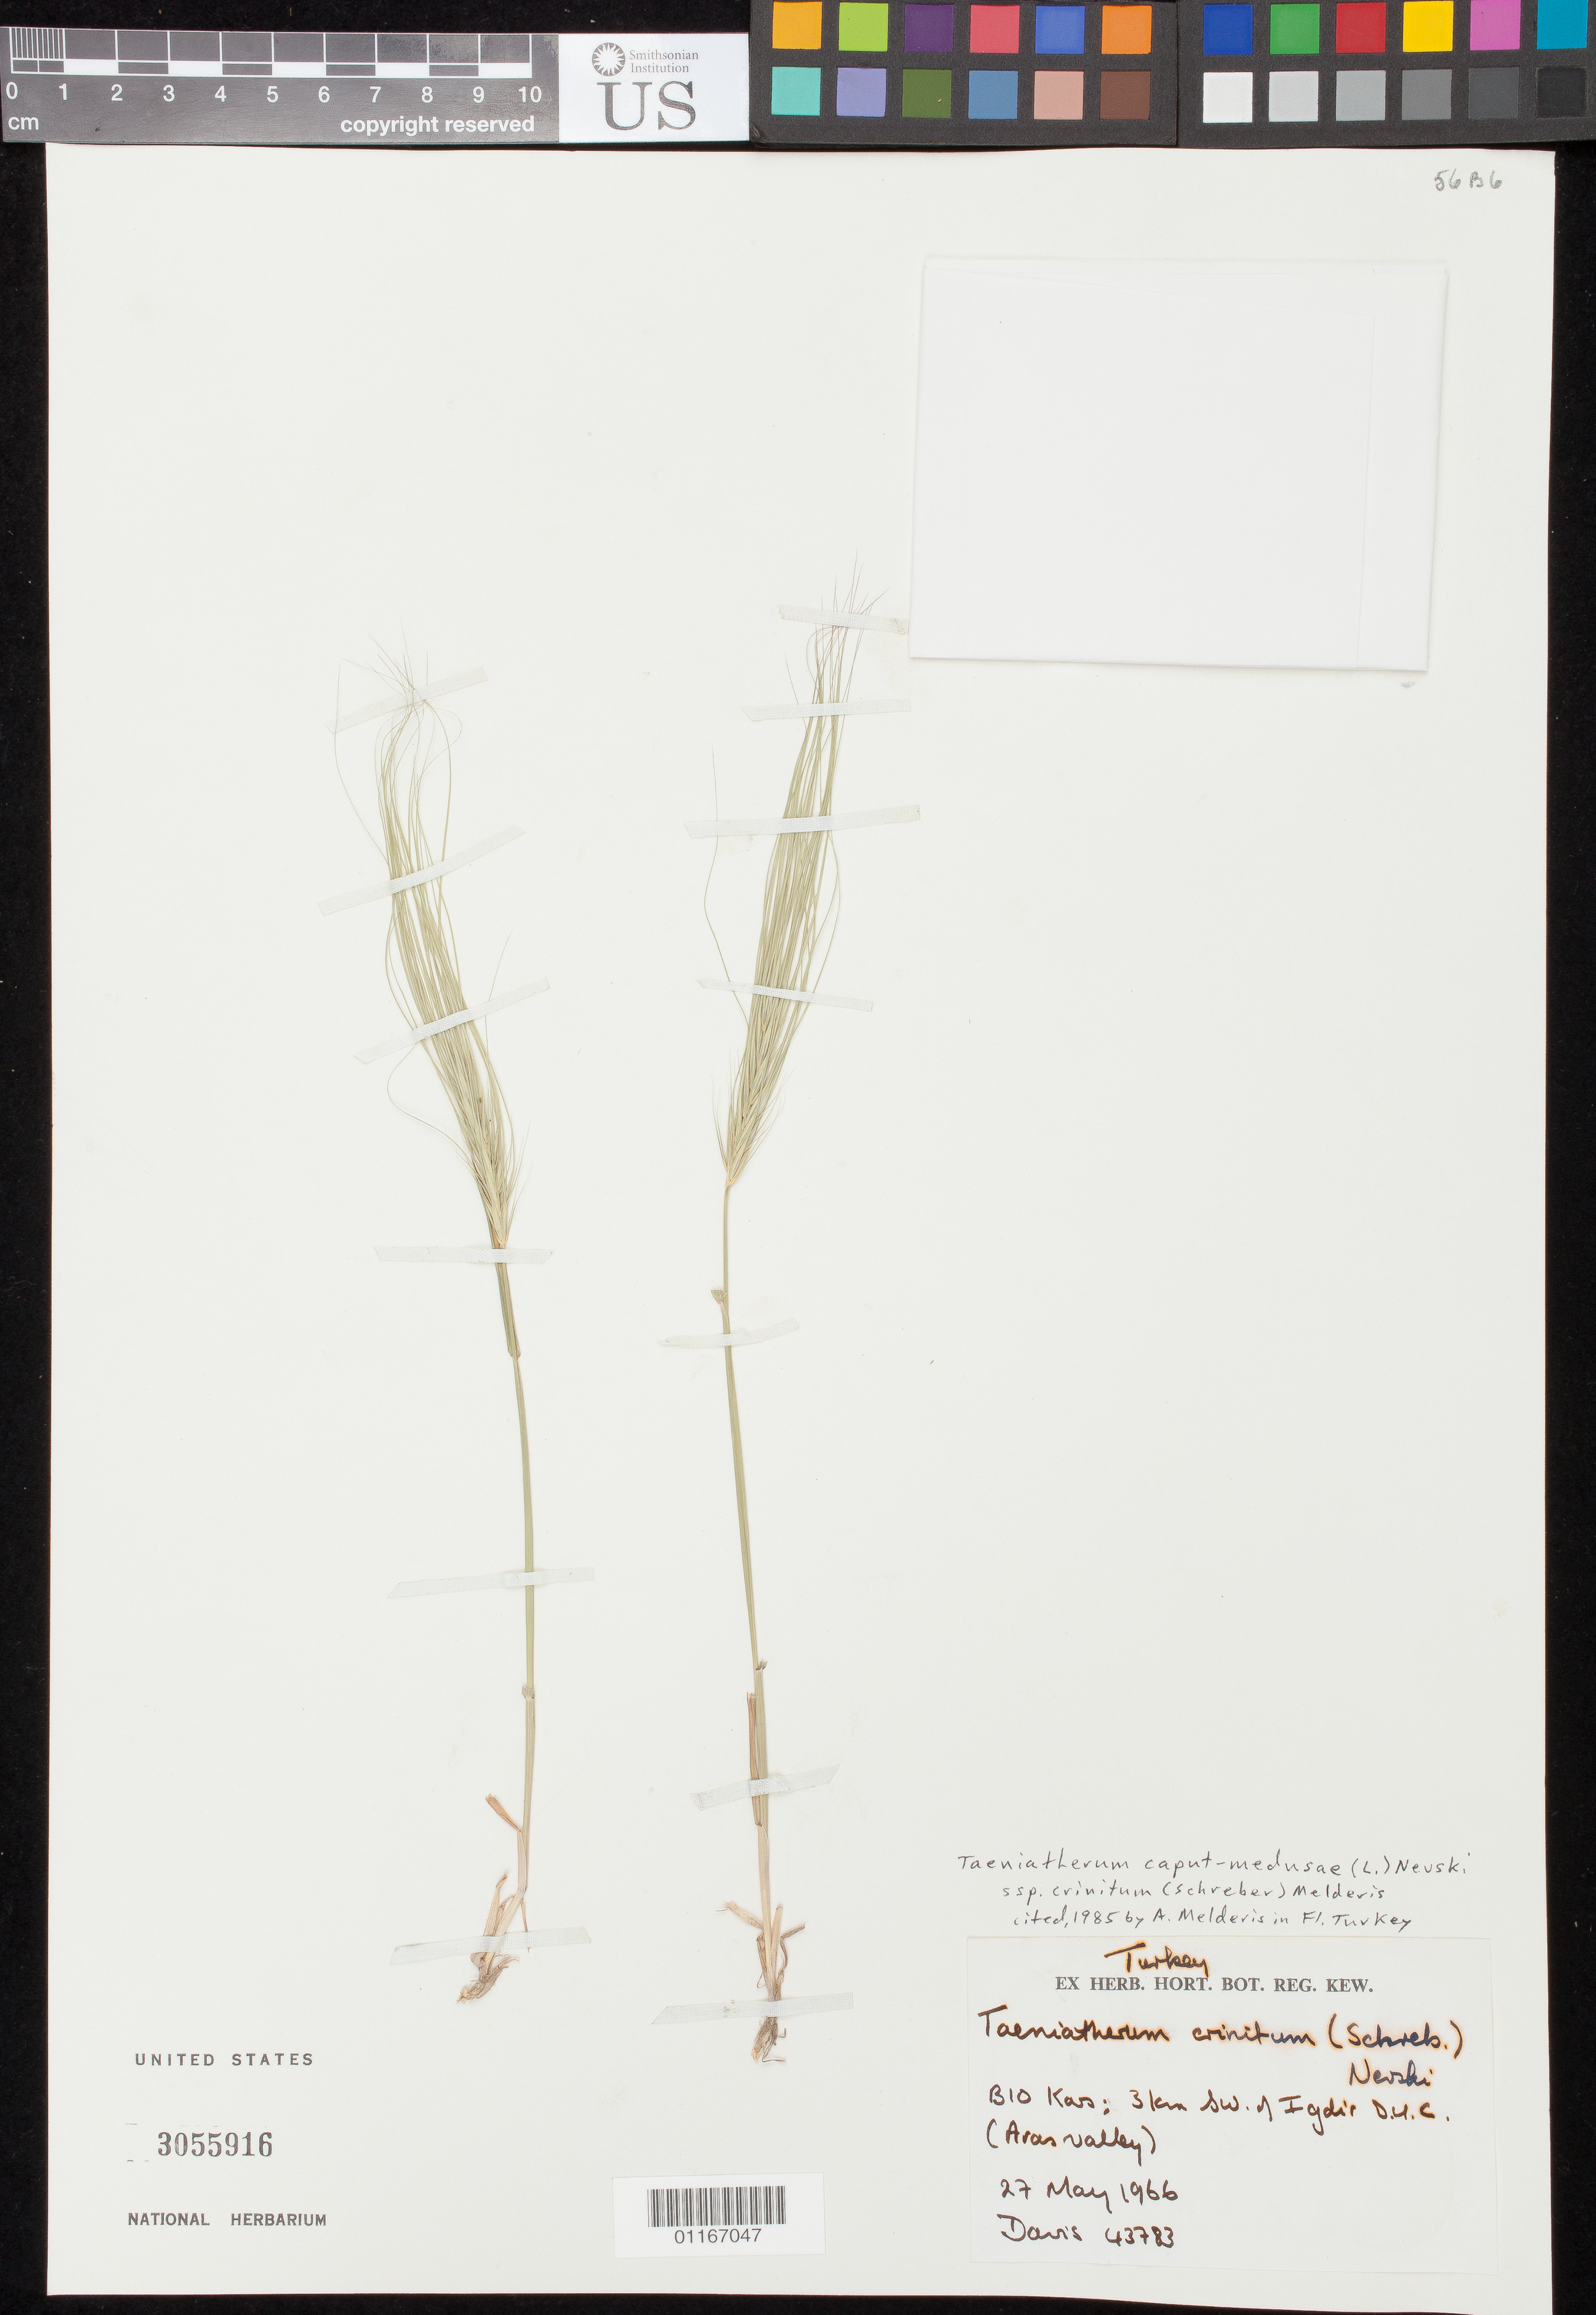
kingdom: Plantae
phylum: Tracheophyta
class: Liliopsida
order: Poales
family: Poaceae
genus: Taeniatherum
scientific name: Taeniatherum caput-medusae var. crinitum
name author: (Schreb.) Humphries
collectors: -. Davis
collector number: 43783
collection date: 1966-05-27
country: Turkey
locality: Bio Kas; 3 km SW of Igdir D.U.C. (Aras Valley)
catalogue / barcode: US 3055916